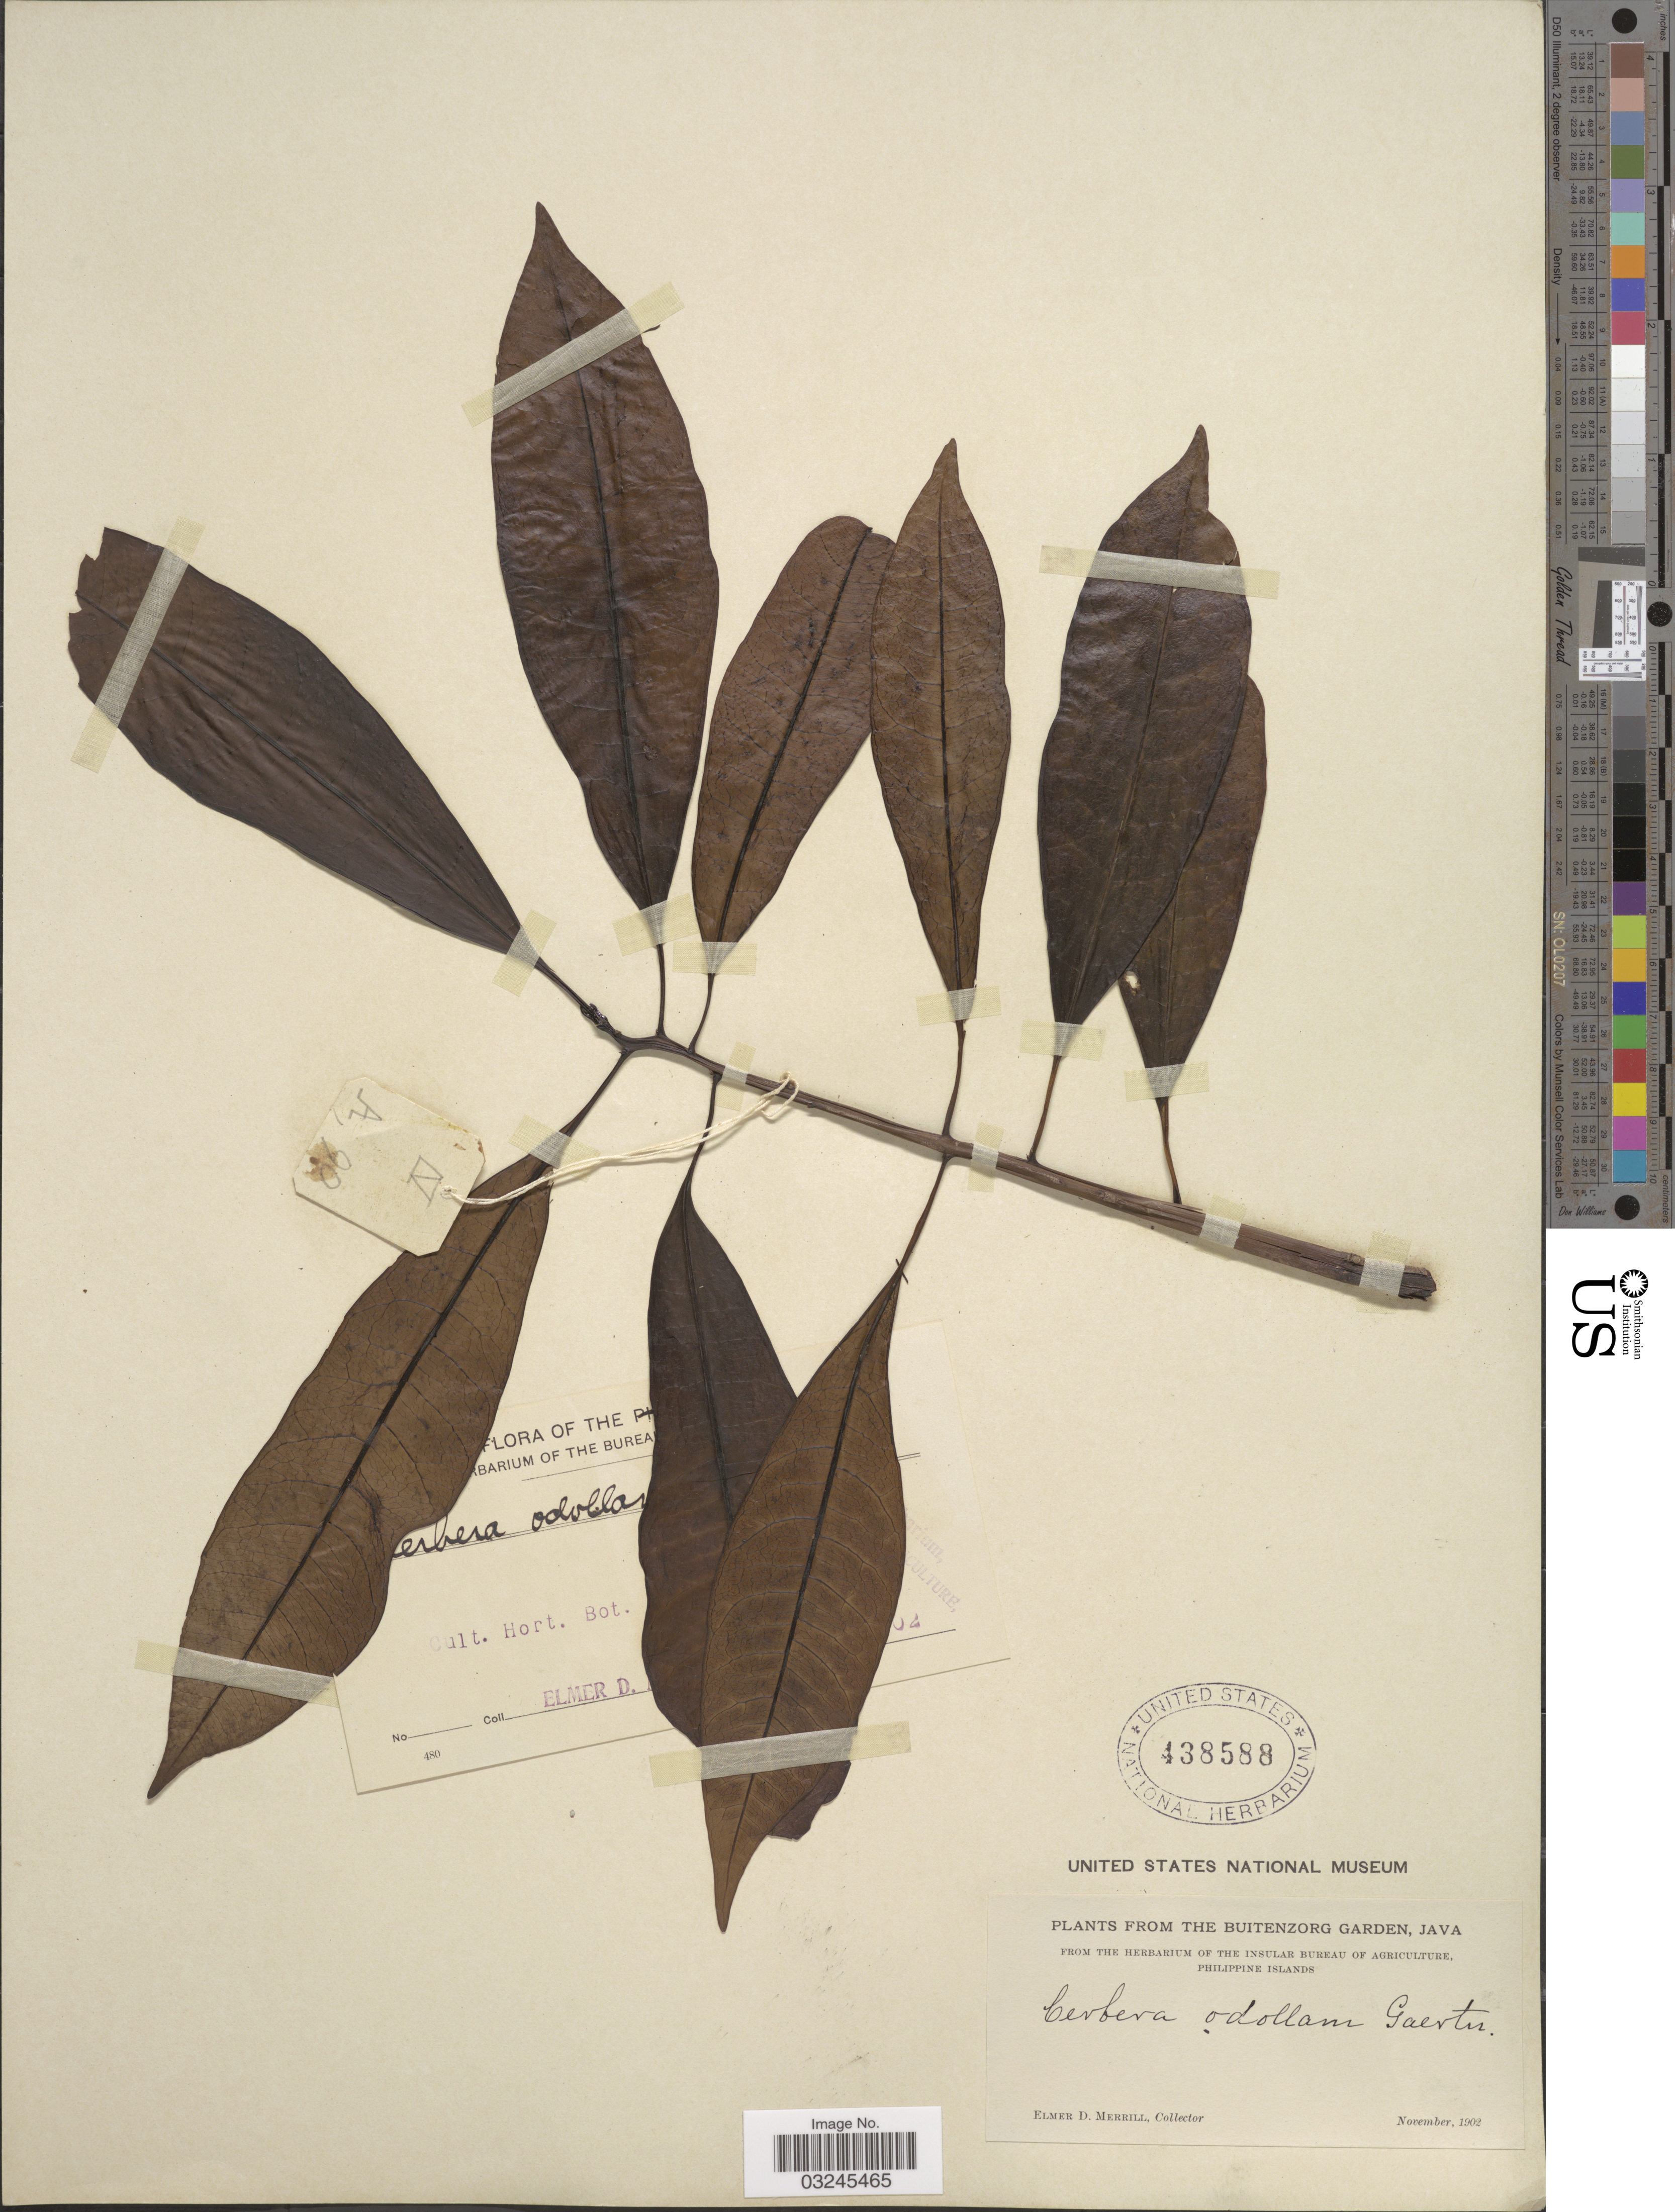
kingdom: Plantae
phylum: Tracheophyta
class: Magnoliopsida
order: Gentianales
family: Apocynaceae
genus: Cerbera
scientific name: Cerbera odollam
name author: Gaertn.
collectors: E. D. Merrill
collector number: A90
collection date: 1902-11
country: Indonesia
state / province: Java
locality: The Buitenzorg Garden. Hort. Bot. [illegible text]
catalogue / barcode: US 438588